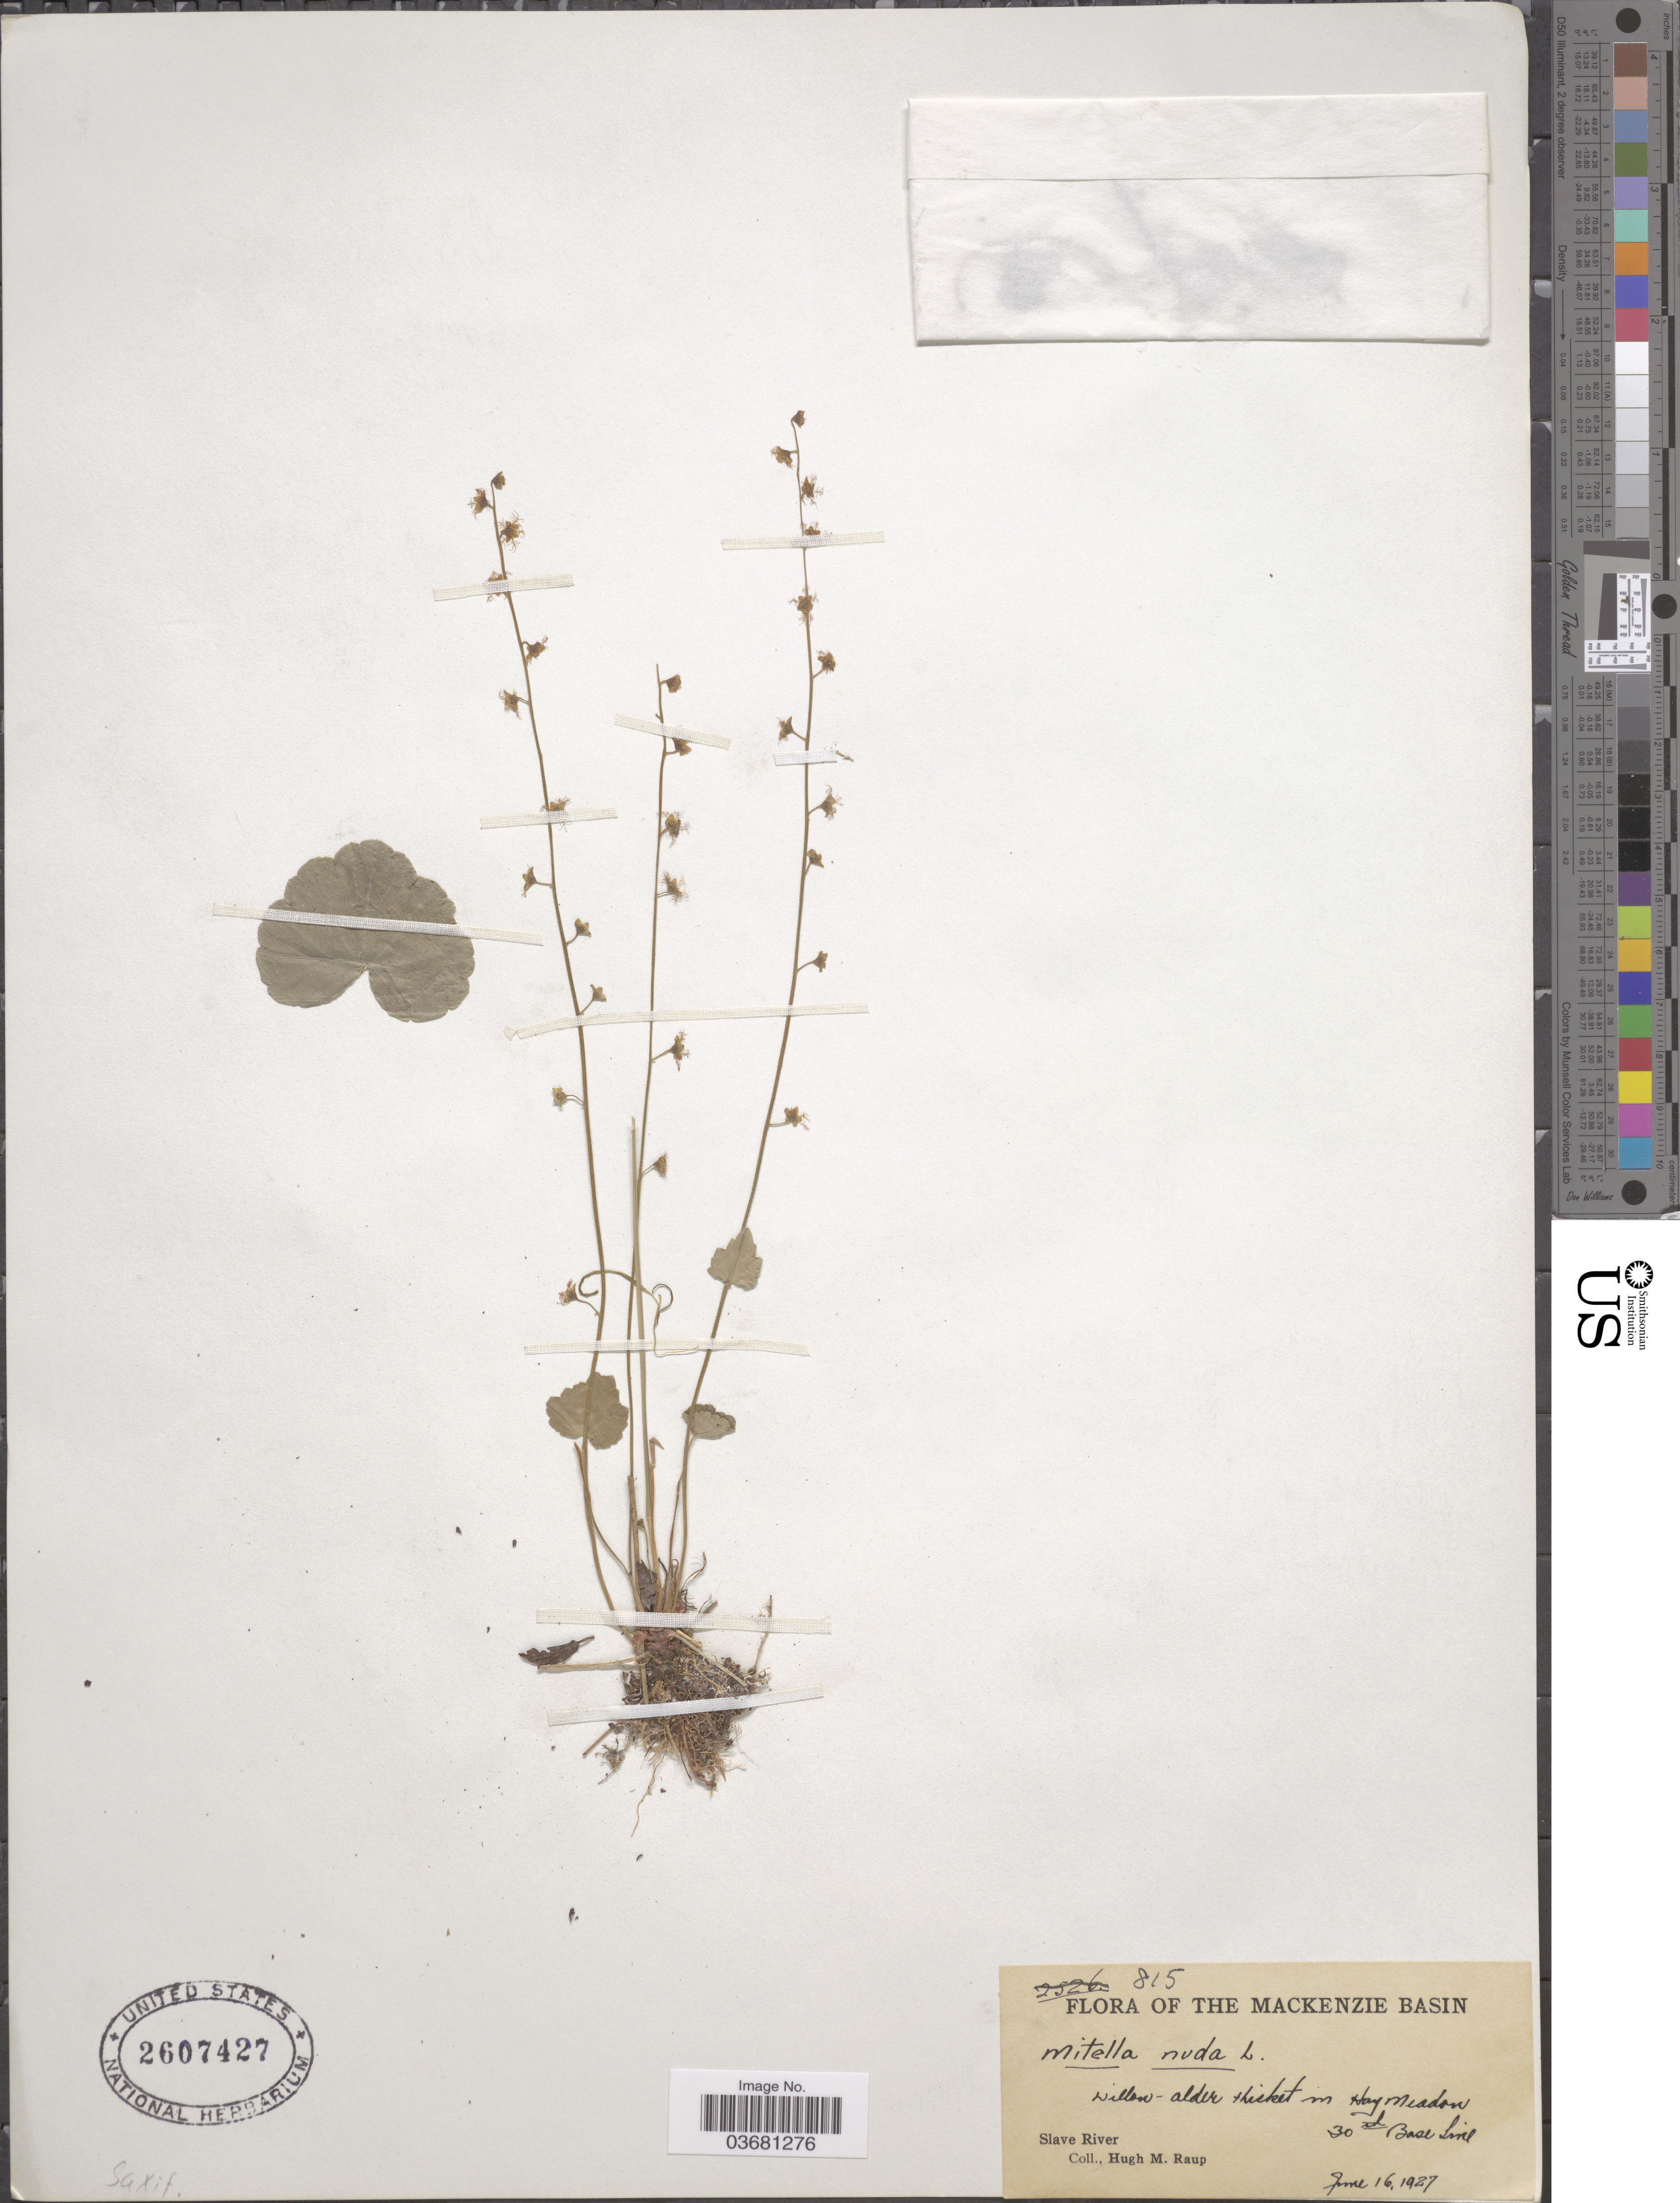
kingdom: Plantae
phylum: Tracheophyta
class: Magnoliopsida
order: Saxifragales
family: Saxifragaceae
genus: Mitella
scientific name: Mitella nuda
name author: L.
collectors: H. Raup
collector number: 815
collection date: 1927-06-16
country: Canada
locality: The Mackenzie Basin. Willow-alder thicket in Hay Meadow. 30th Base Line.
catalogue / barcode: US 2607427